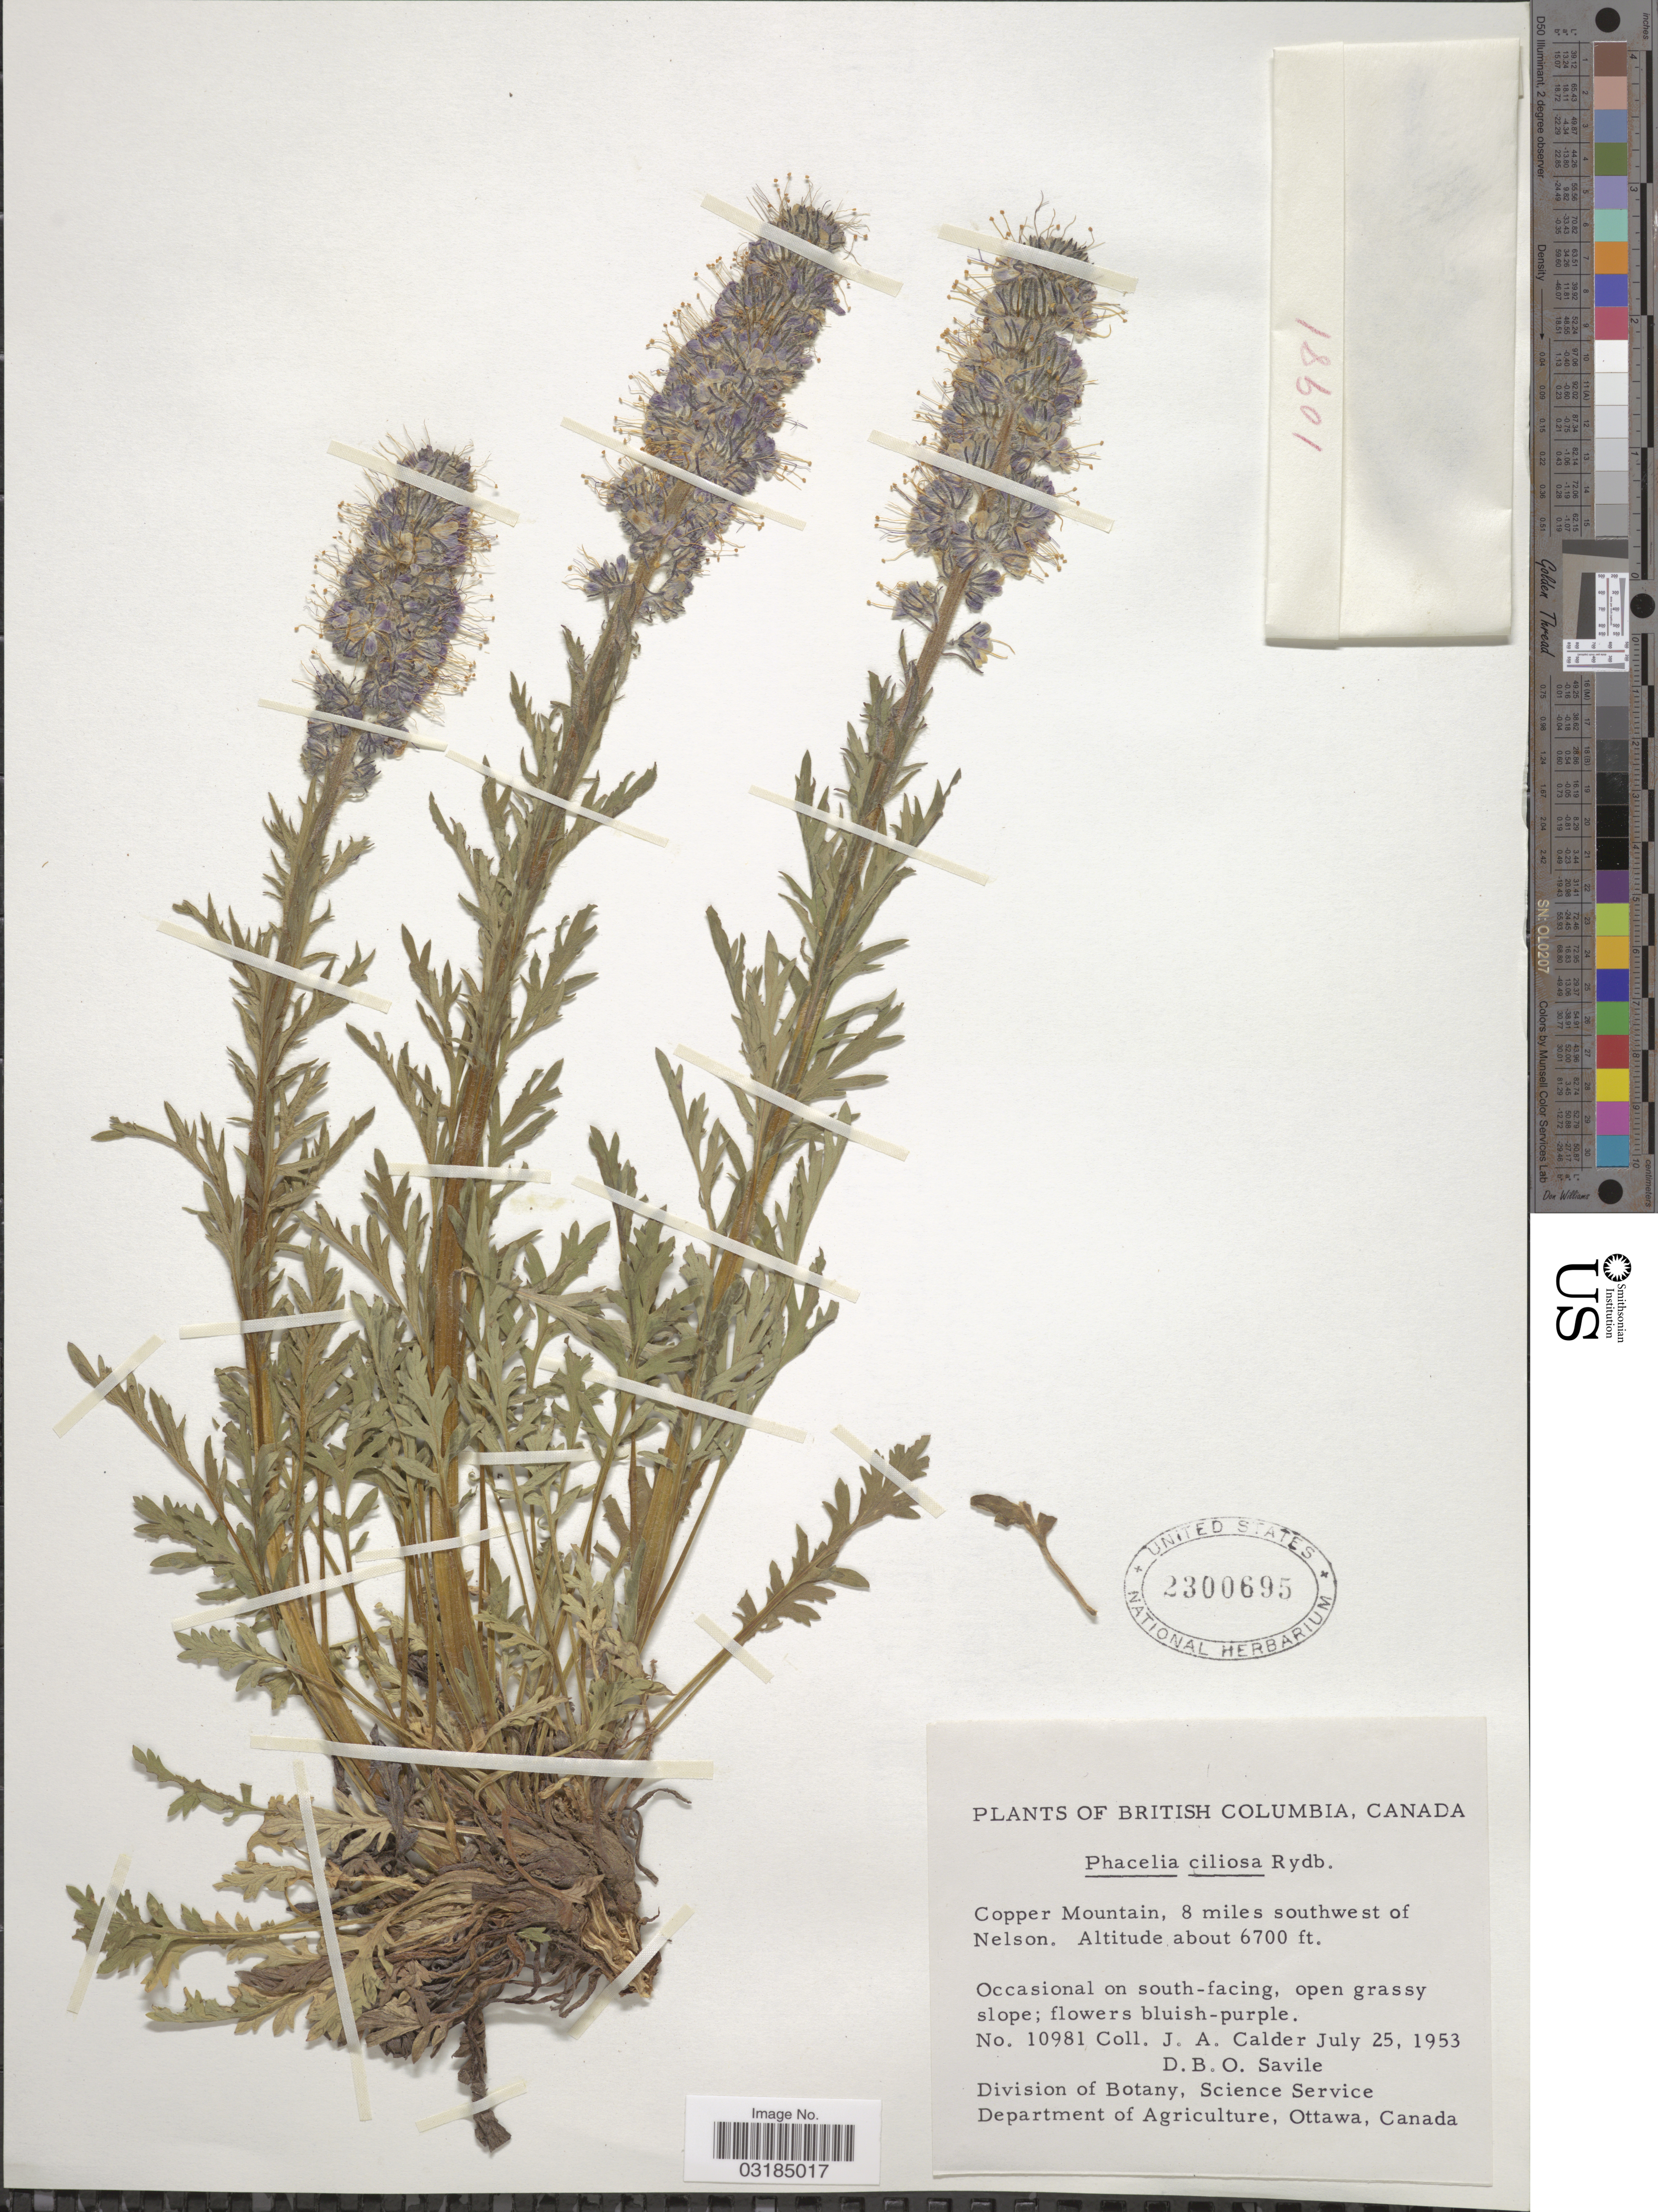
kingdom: Plantae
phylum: Tracheophyta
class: Magnoliopsida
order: Boraginales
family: Hydrophyllaceae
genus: Phacelia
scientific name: Phacelia ciliosa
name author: Rydb.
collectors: J. A. Calder & D. Savile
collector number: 10981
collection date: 1953-07-25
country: Canada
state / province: British Columbia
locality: Copper Mountain, 8 miles southwest of Nelson.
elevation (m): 2042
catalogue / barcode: US 2300695